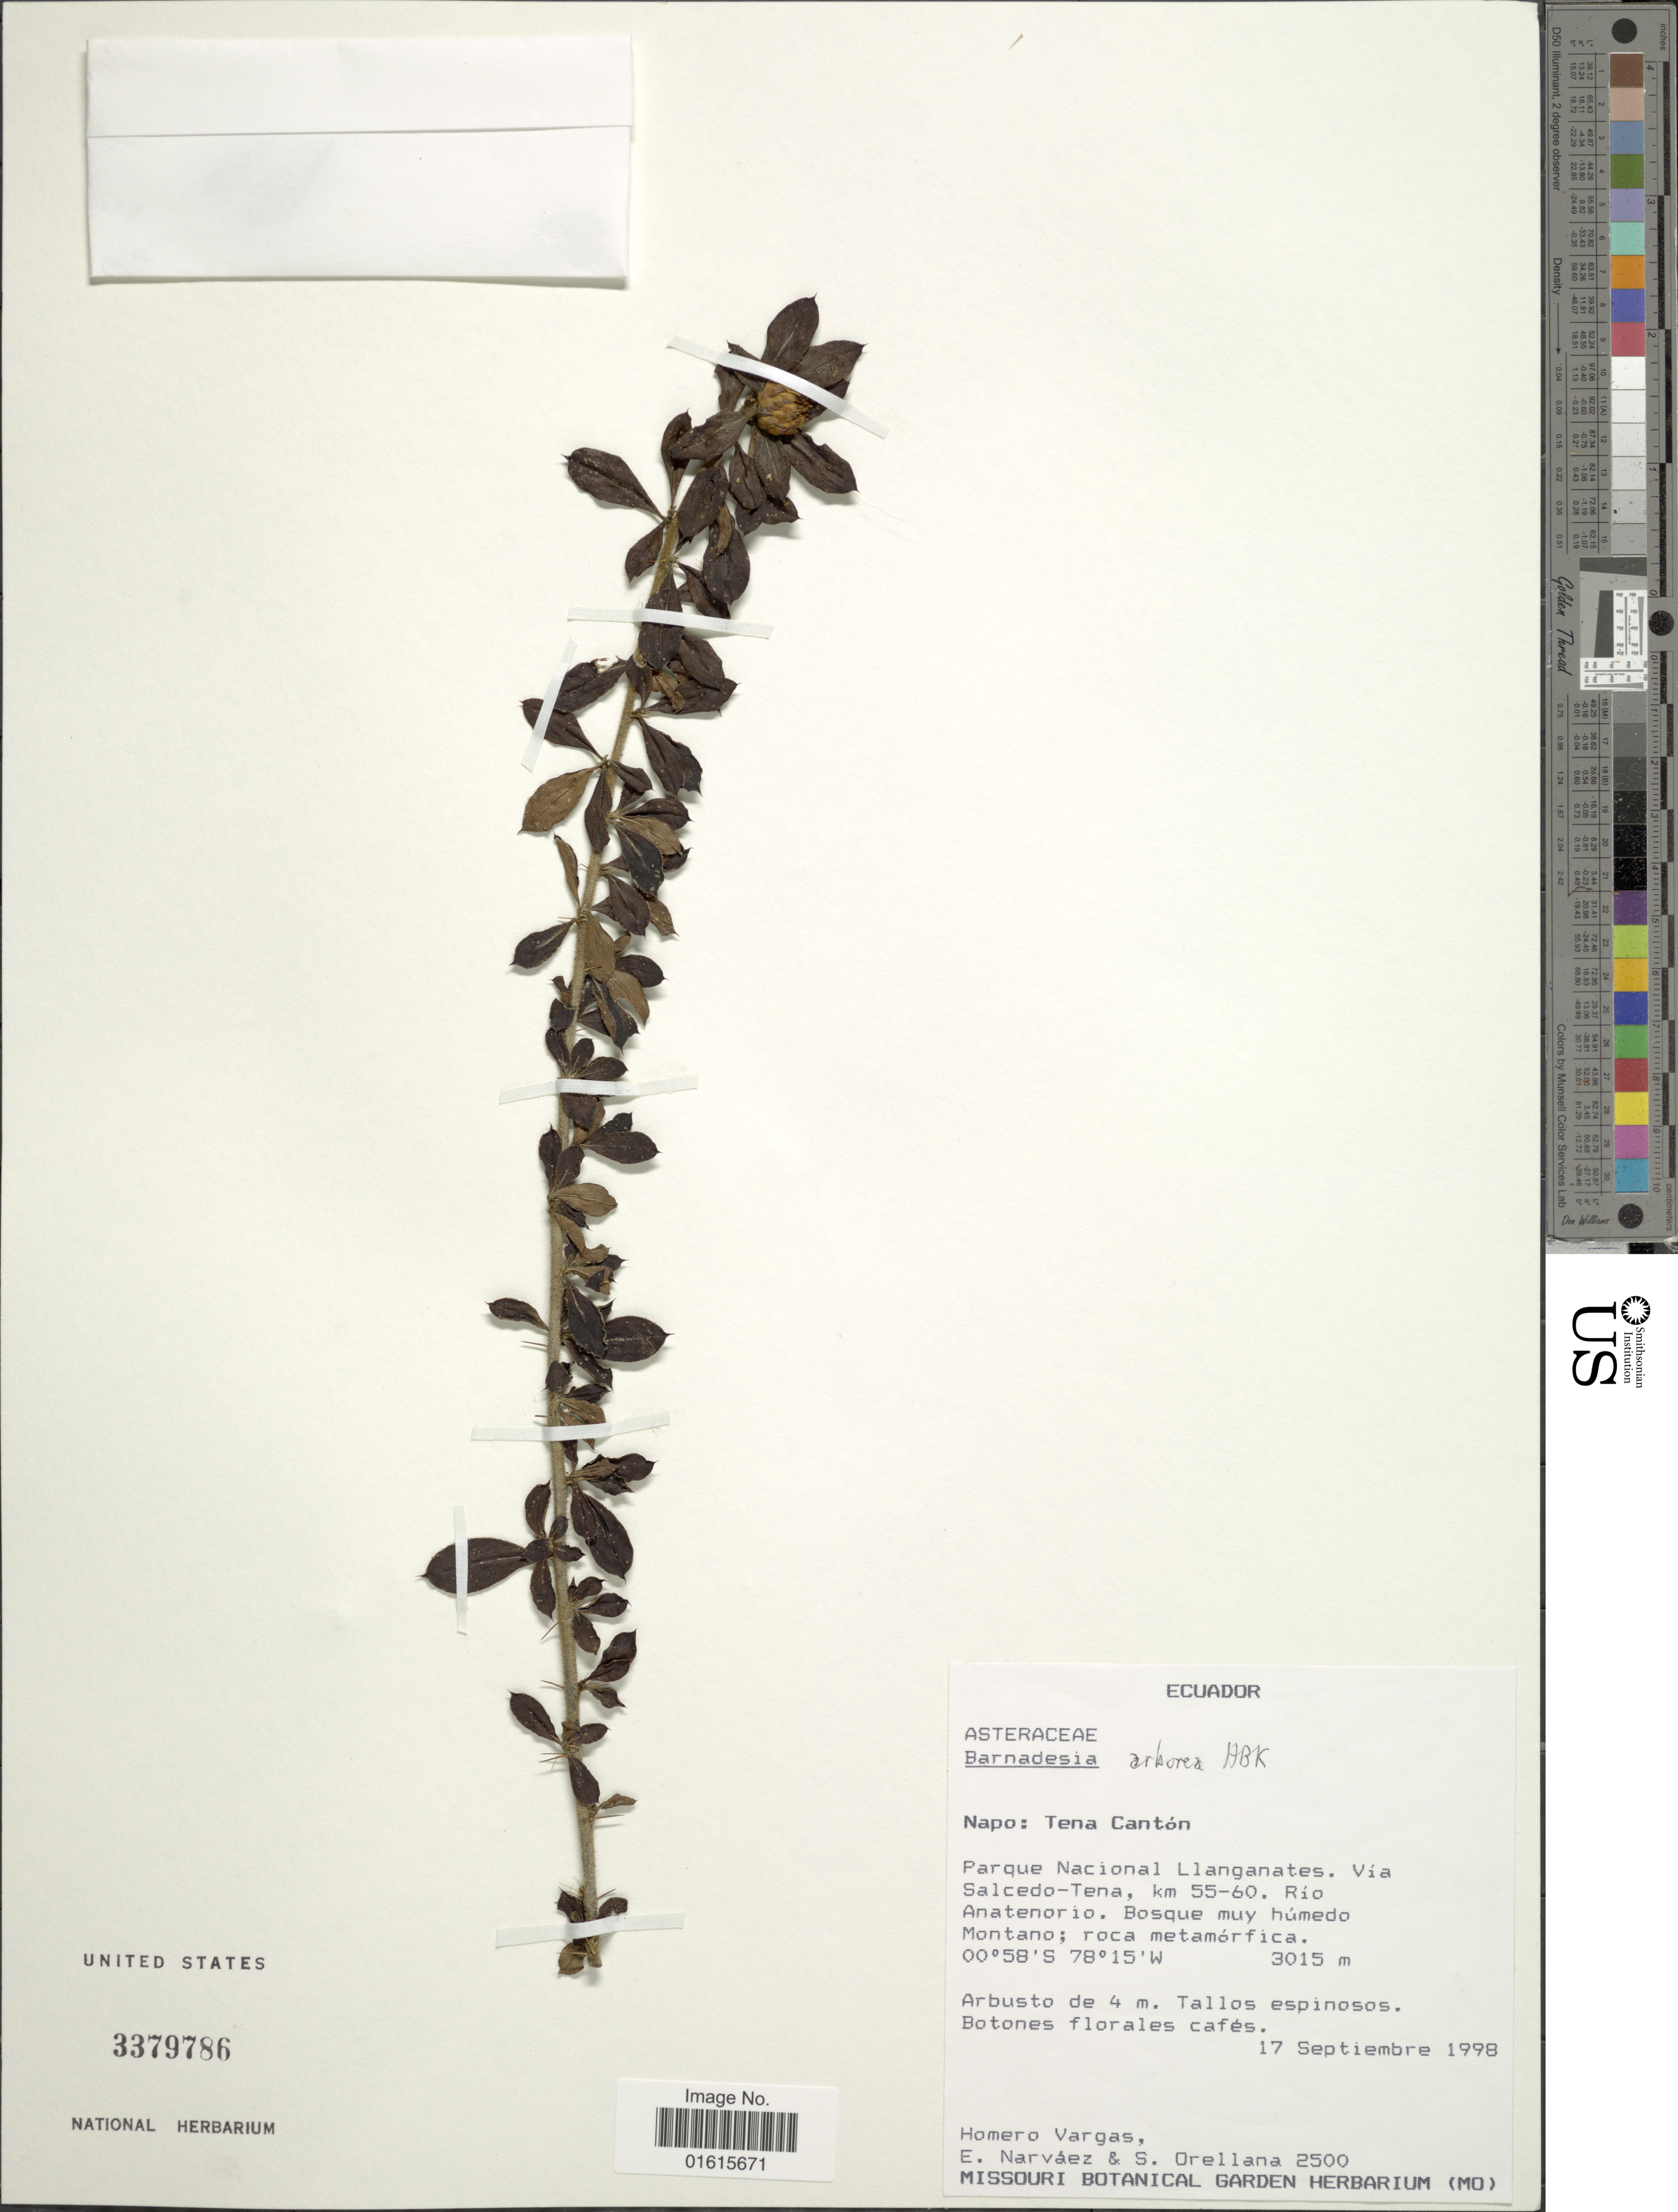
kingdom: Plantae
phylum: Tracheophyta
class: Magnoliopsida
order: Asterales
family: Asteraceae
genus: Barnadesia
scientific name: Barnadesia arborea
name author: Kunth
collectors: H. Vargas, E. Narváez & S. Orellana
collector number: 2500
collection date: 1998-09-17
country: Ecuador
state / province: Napo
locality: Tena Canton, Parque Nacional Llanganates. Via Salcedo-Tena, km 55-60. Rio Anatenorio. Bosque muy humedo Montano; roca metamorfica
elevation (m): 3015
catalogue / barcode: US 3379786